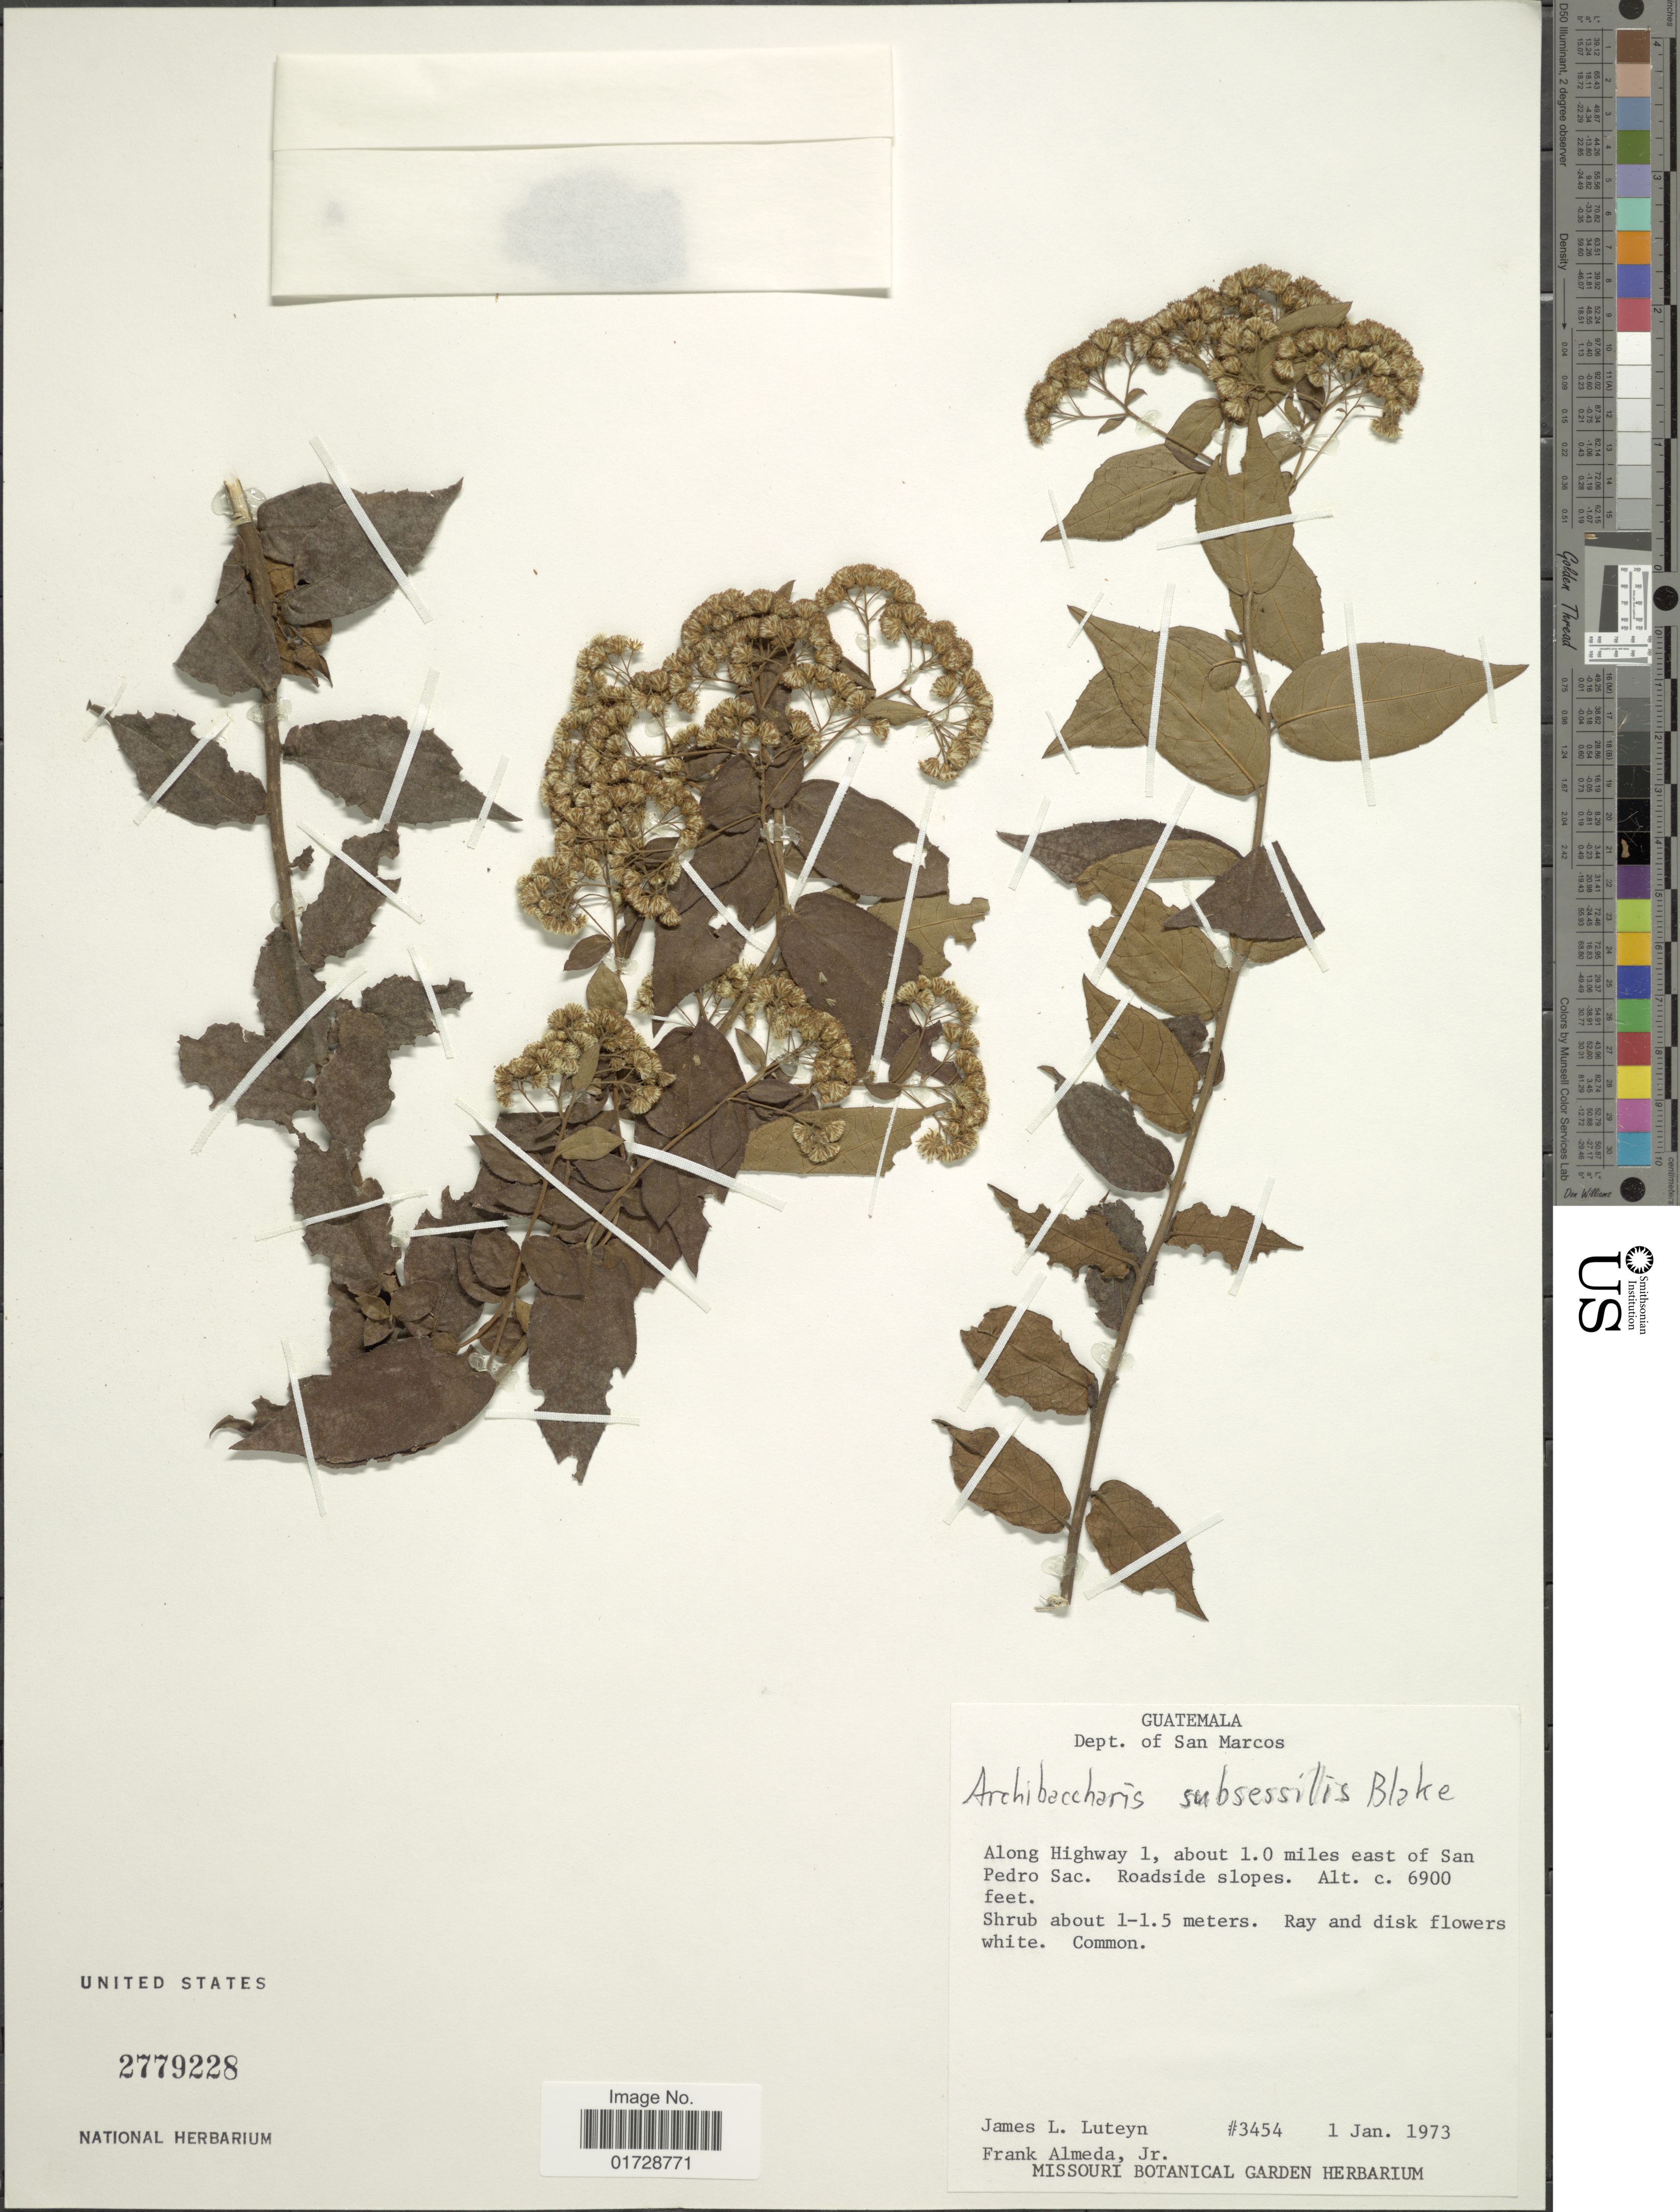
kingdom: Plantae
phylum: Tracheophyta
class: Magnoliopsida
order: Asterales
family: Asteraceae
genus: Archibaccharis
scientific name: Archibaccharis subsessilis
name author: S.F. Blake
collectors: J. L. Luteyn & F. Almeda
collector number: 3454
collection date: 1973-01-01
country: Guatemala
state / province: San Marcos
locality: Along Highway 1, about 1.0 miles east of san Pedro Sac.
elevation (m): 2103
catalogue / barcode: US 2779228